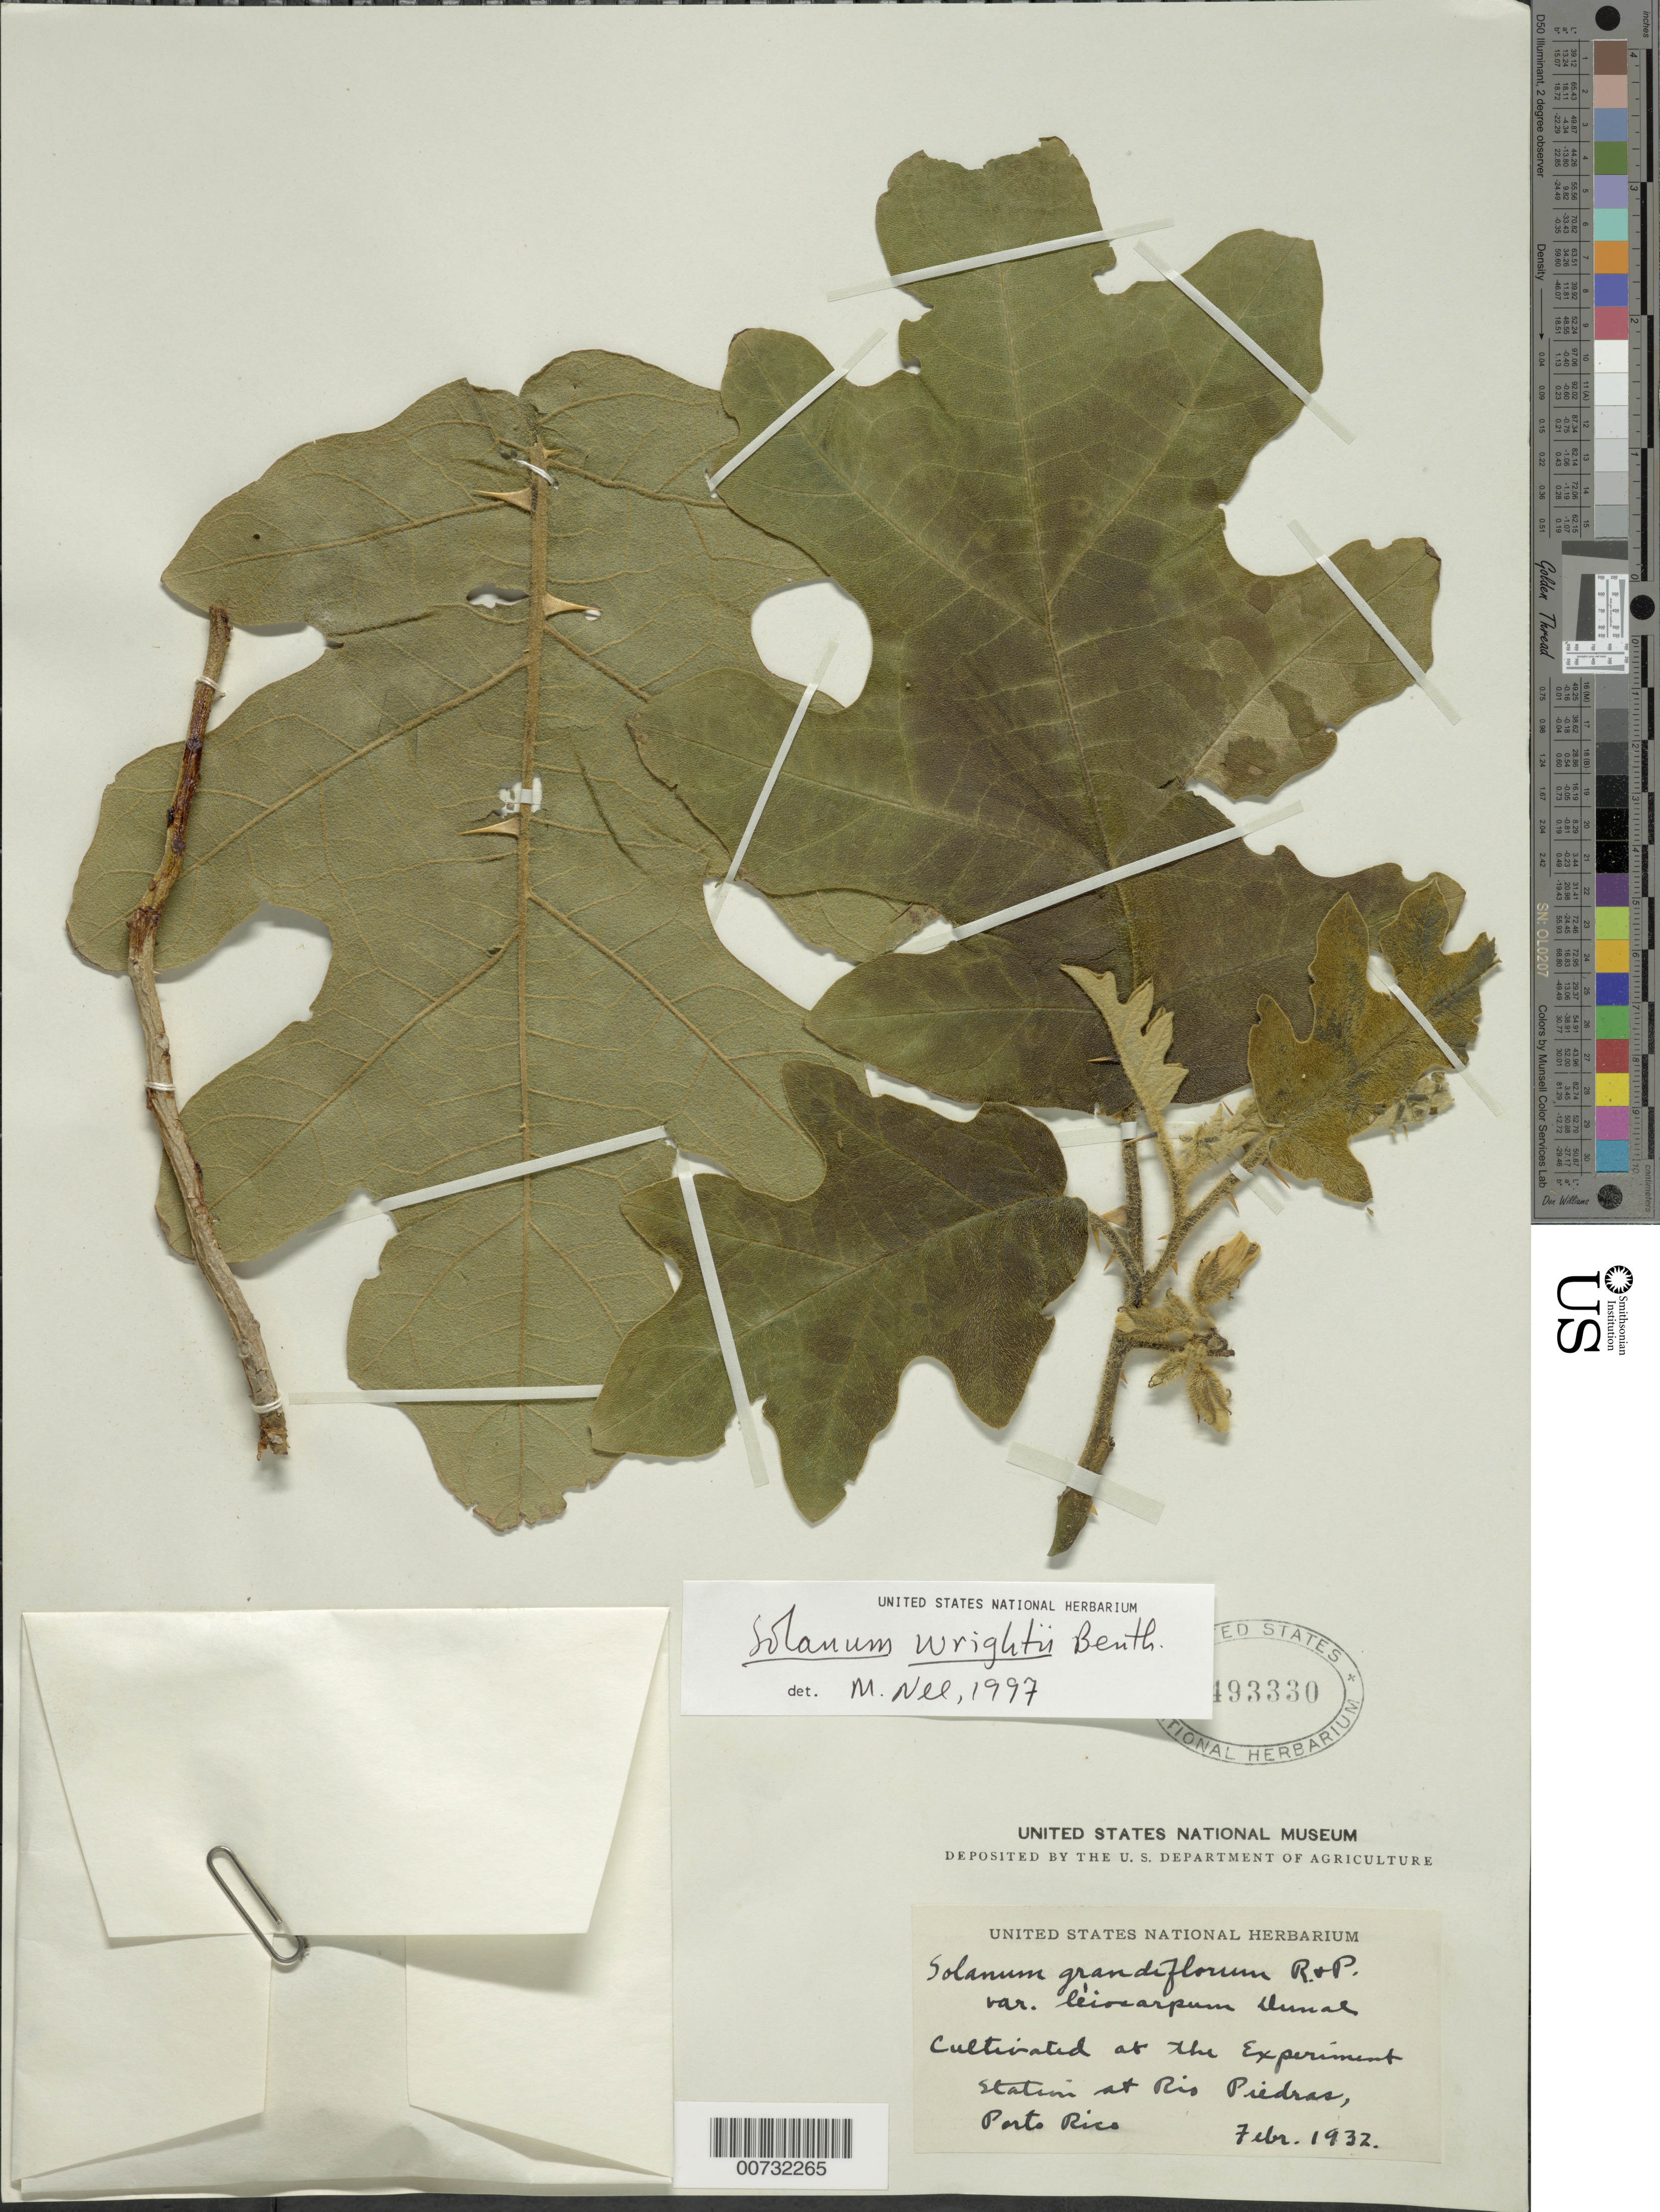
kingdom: Plantae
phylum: Tracheophyta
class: Magnoliopsida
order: Solanales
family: Solanaceae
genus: Solanum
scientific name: Solanum wrightii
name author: Benth.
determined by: Nee, Michael H.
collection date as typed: Feb 1932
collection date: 1932-02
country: Puerto Rico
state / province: San Juan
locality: Exp. Station at Rio Piedras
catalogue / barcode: US 1493330